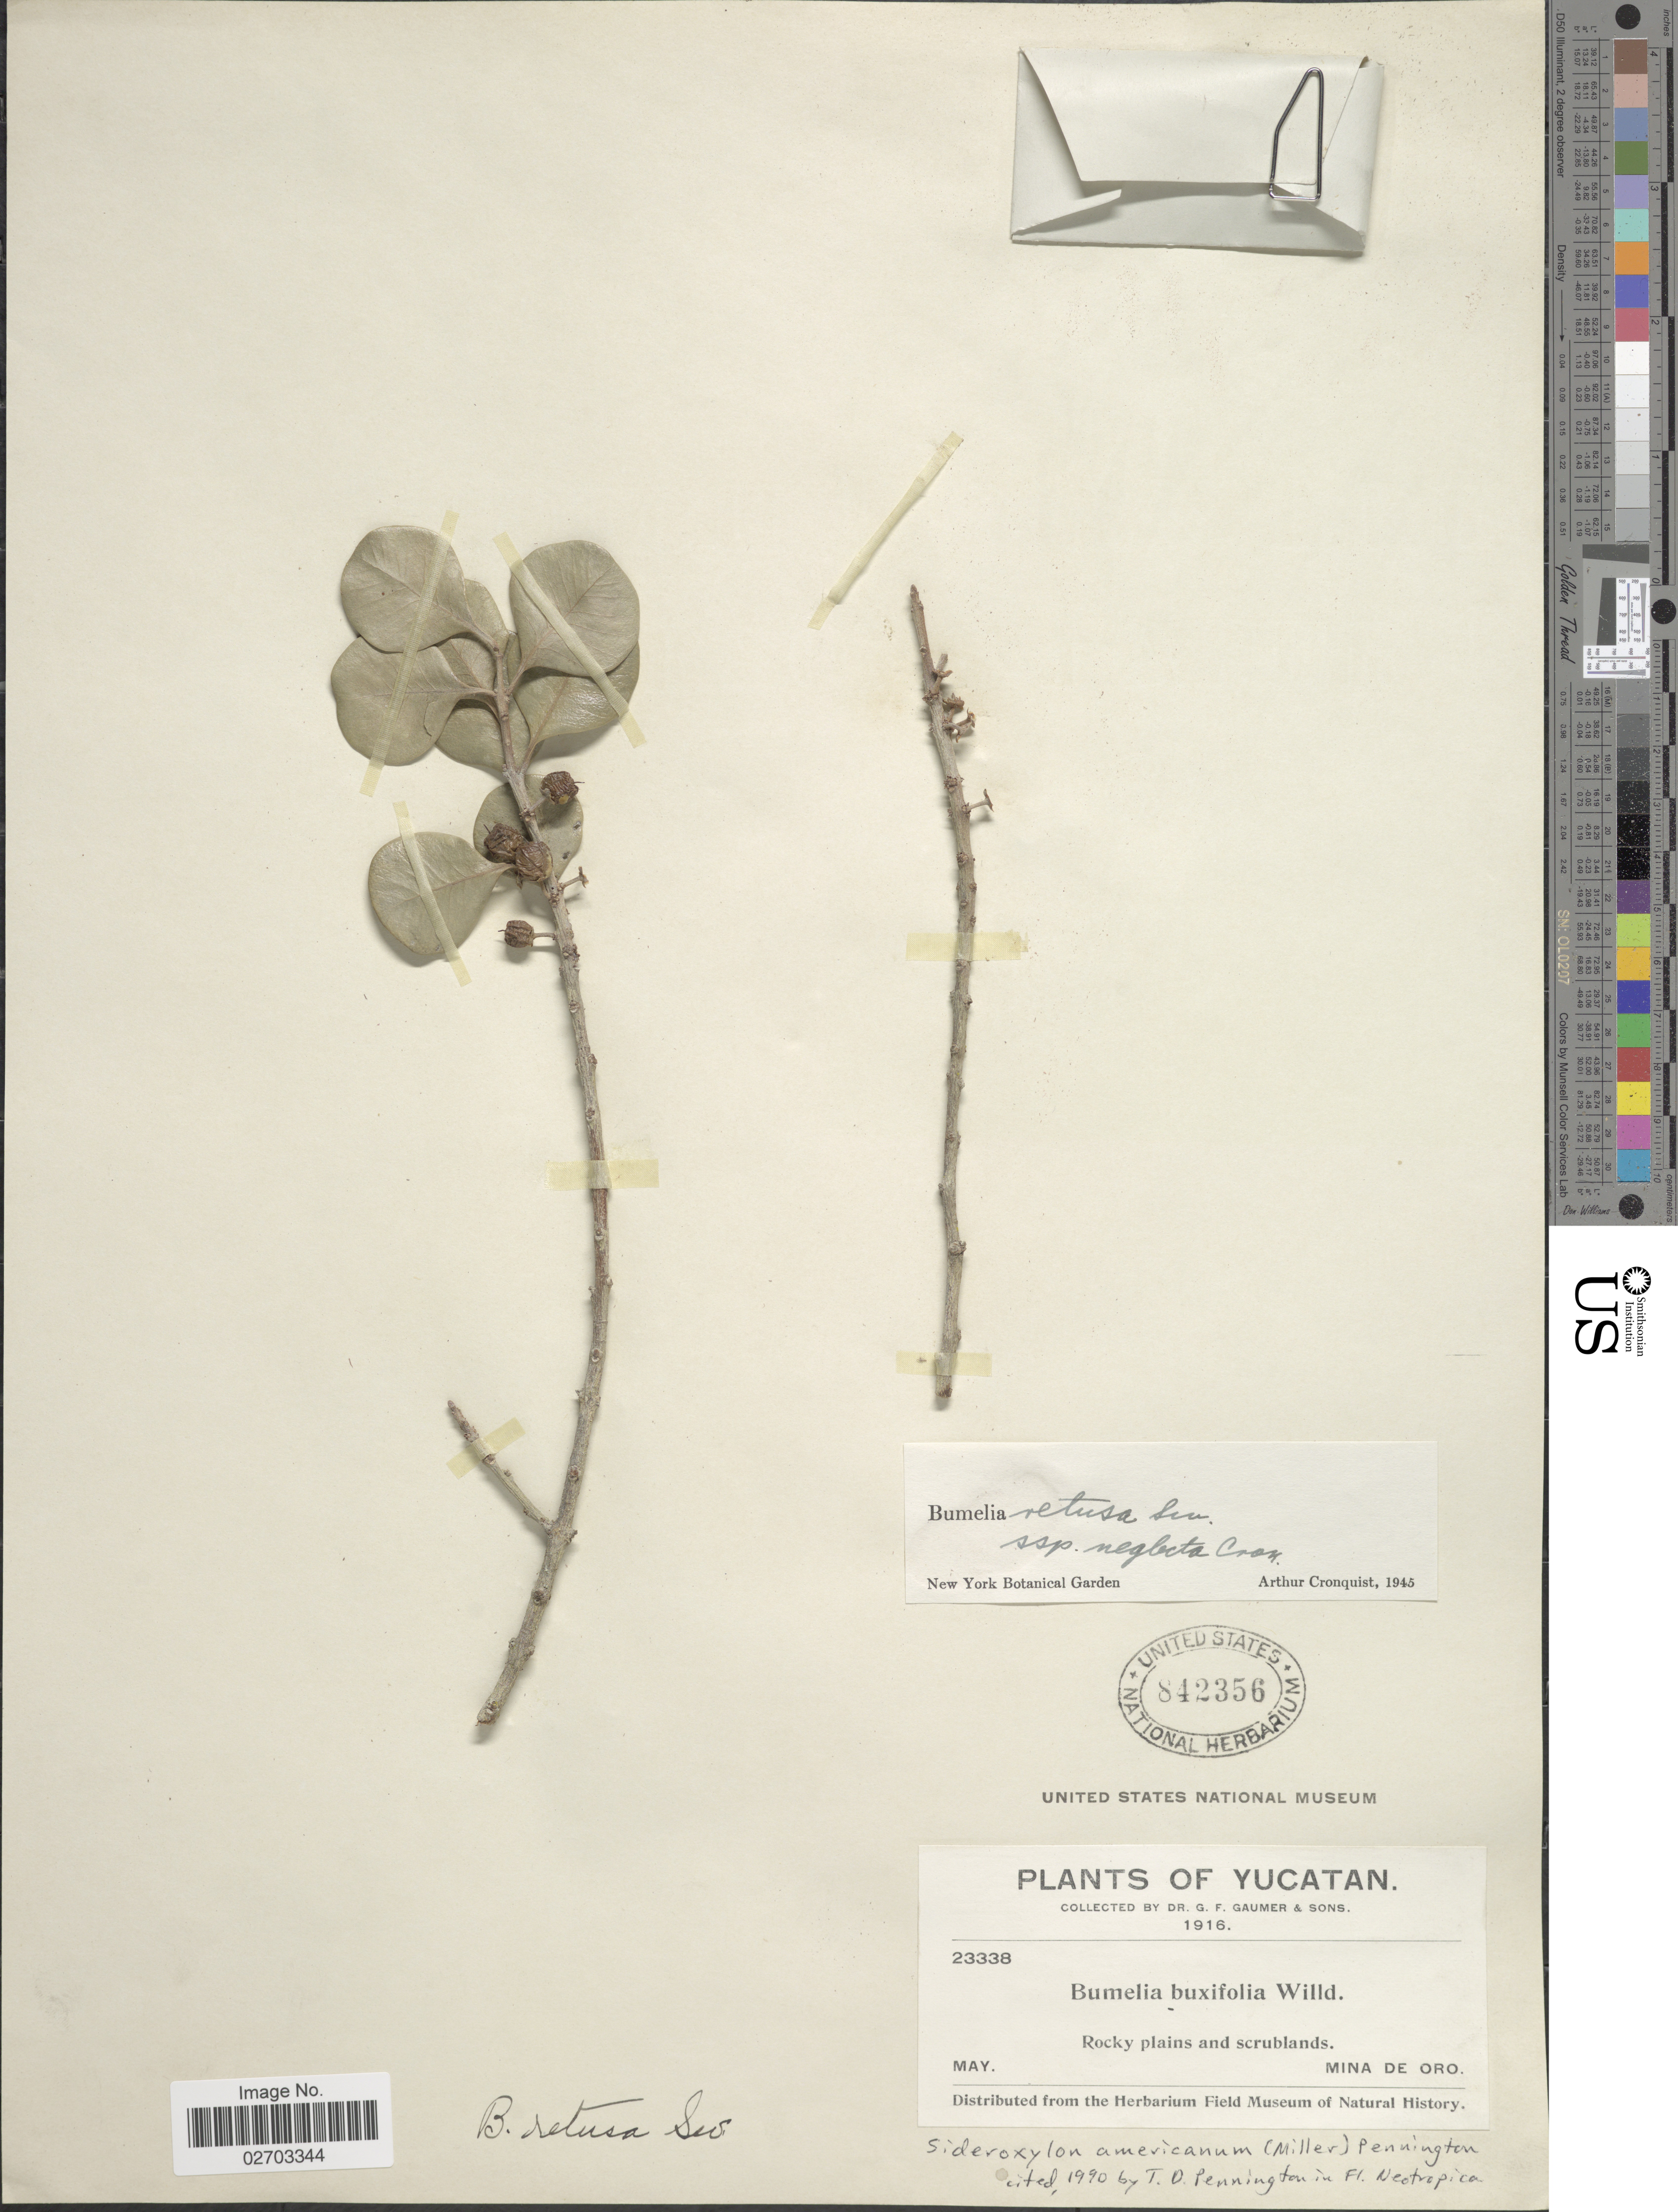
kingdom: Plantae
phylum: Tracheophyta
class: Magnoliopsida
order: Ericales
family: Sapotaceae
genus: Sideroxylon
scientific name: Sideroxylon americanum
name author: (Mill.) T.D. Penn.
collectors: G. F. Gaumer & et al.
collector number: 23338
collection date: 1916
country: Mexico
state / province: Yucatán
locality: Rocky plains and scrubland, Mina De Oro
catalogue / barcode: US 842356